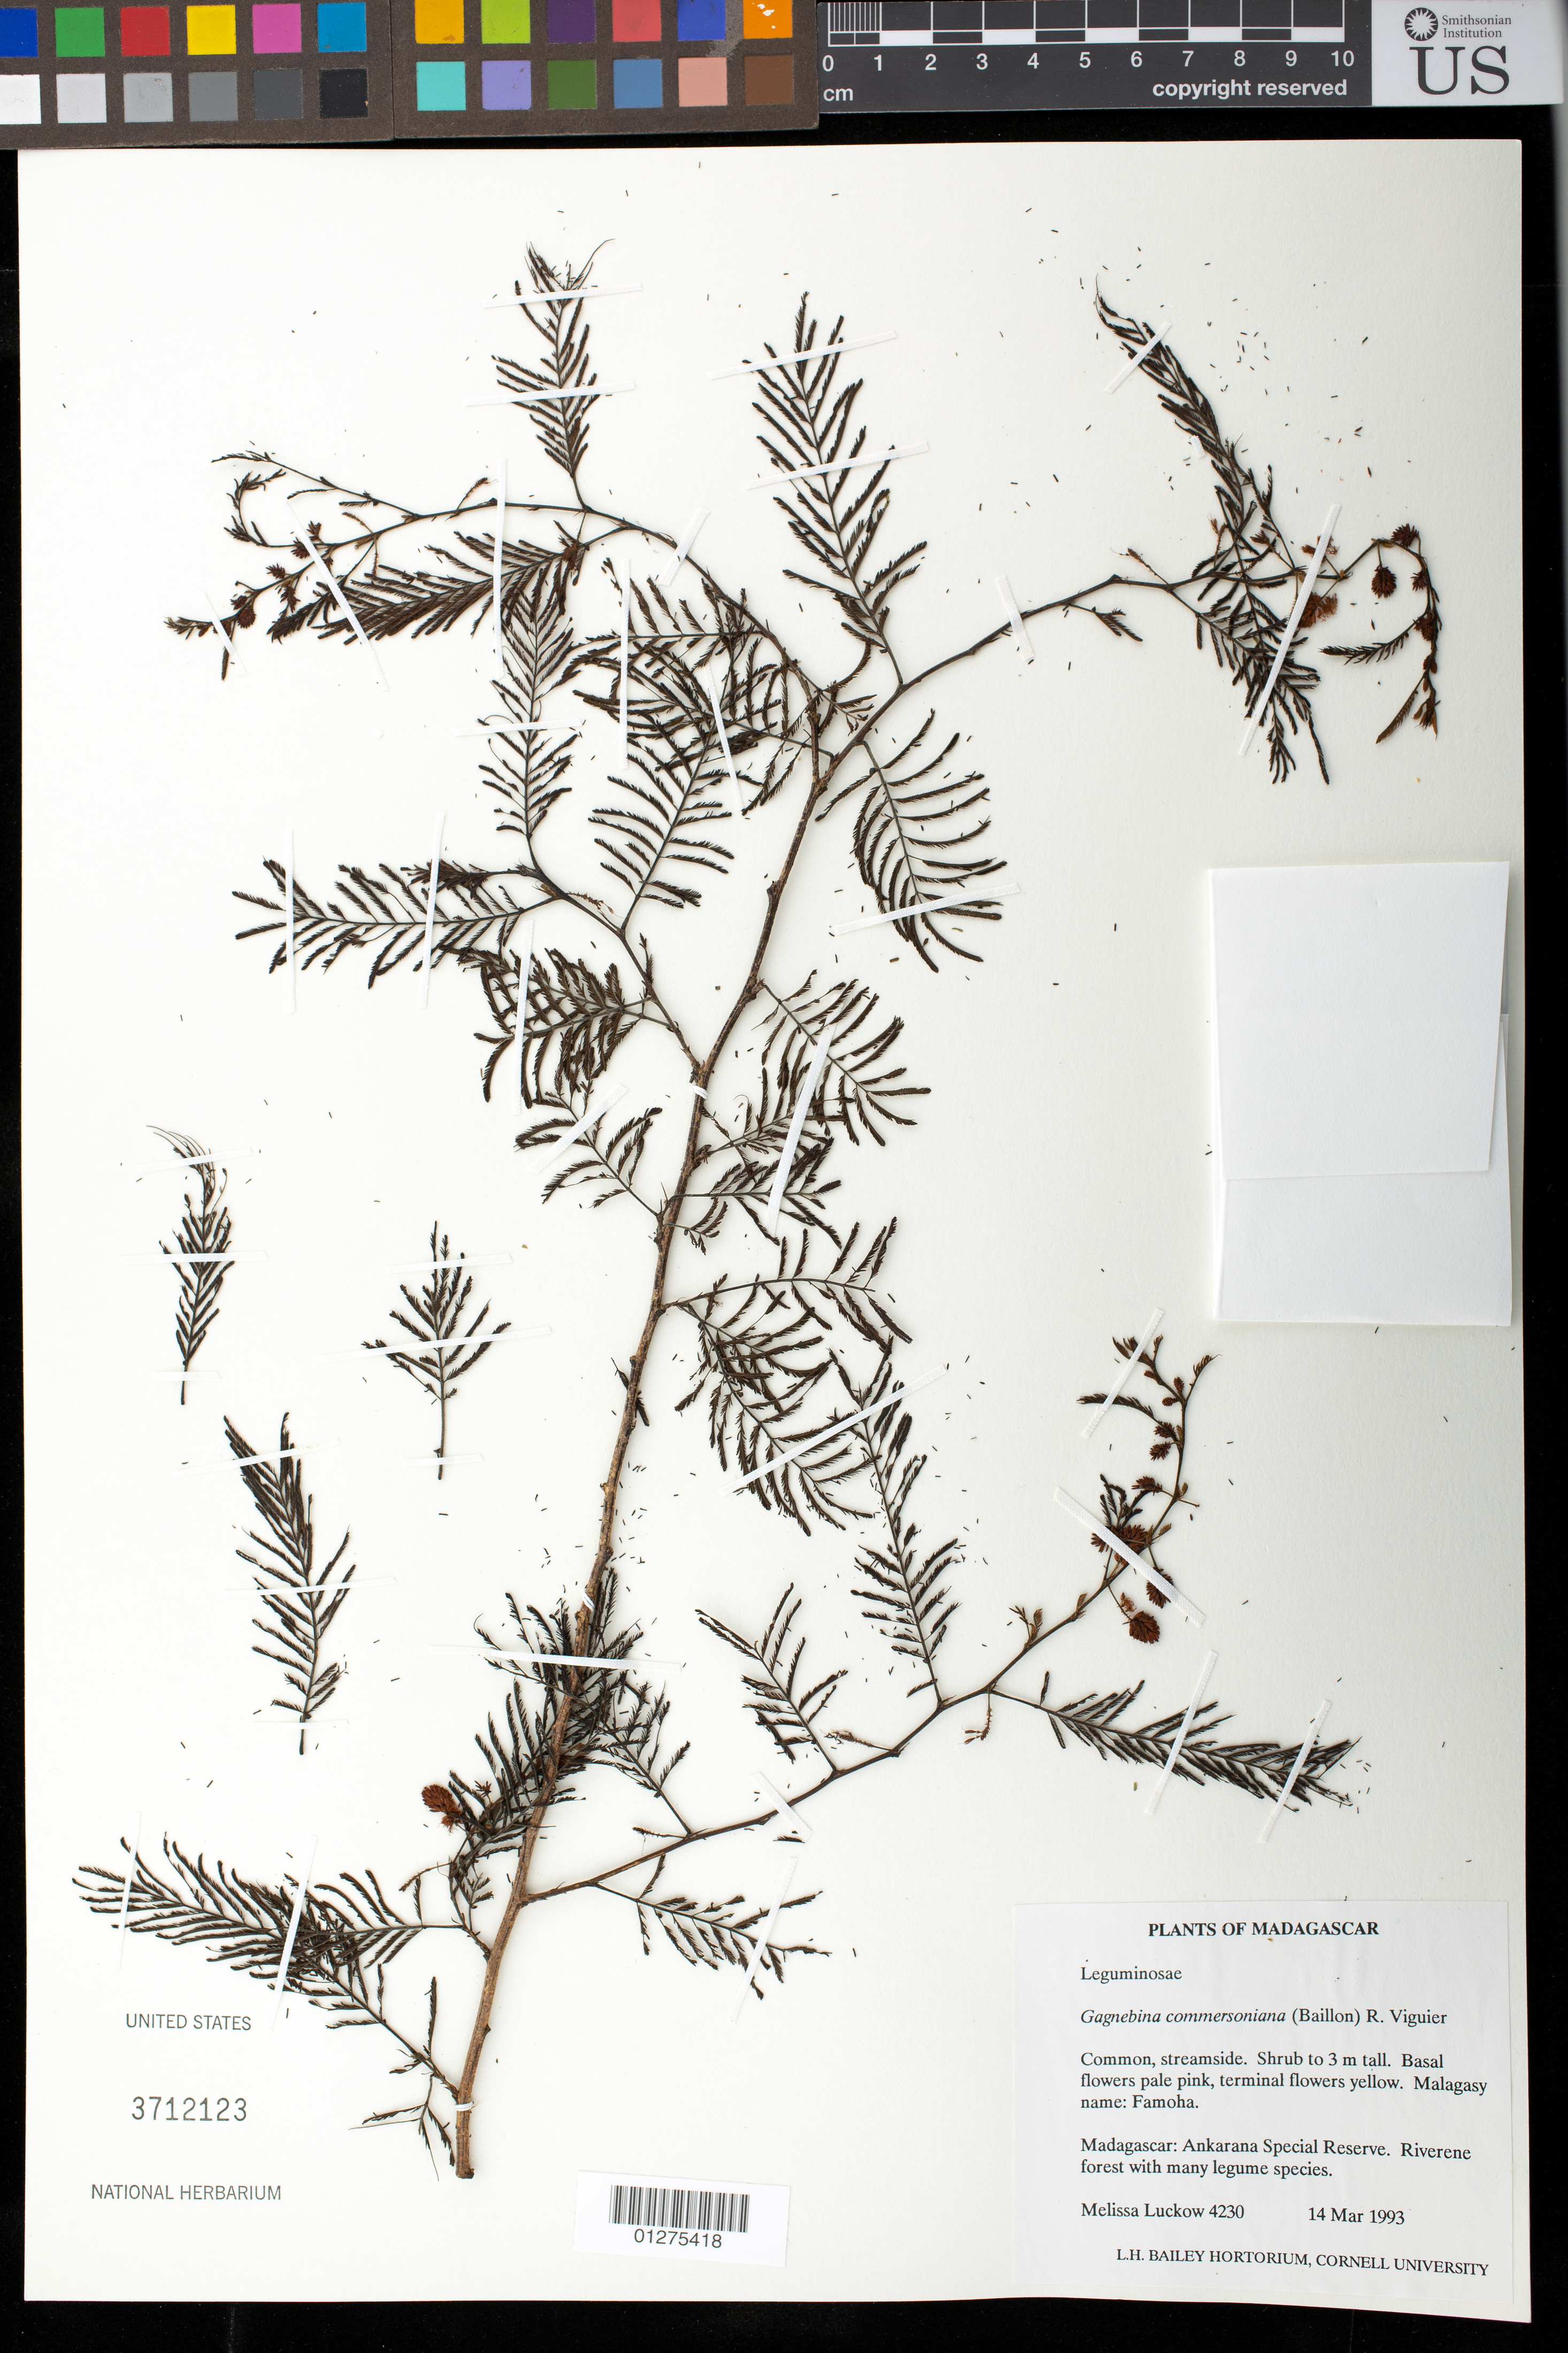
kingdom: Plantae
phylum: Tracheophyta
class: Magnoliopsida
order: Fabales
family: Fabaceae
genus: Gagnebina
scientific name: Gagnebina commersoniana (Baill.) R. Vig.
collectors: M. A. Luckow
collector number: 4230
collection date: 1993-03-14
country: Madagascar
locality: Ankarana Special Reserve. Riverene forest with many legume species.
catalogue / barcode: US 3712123